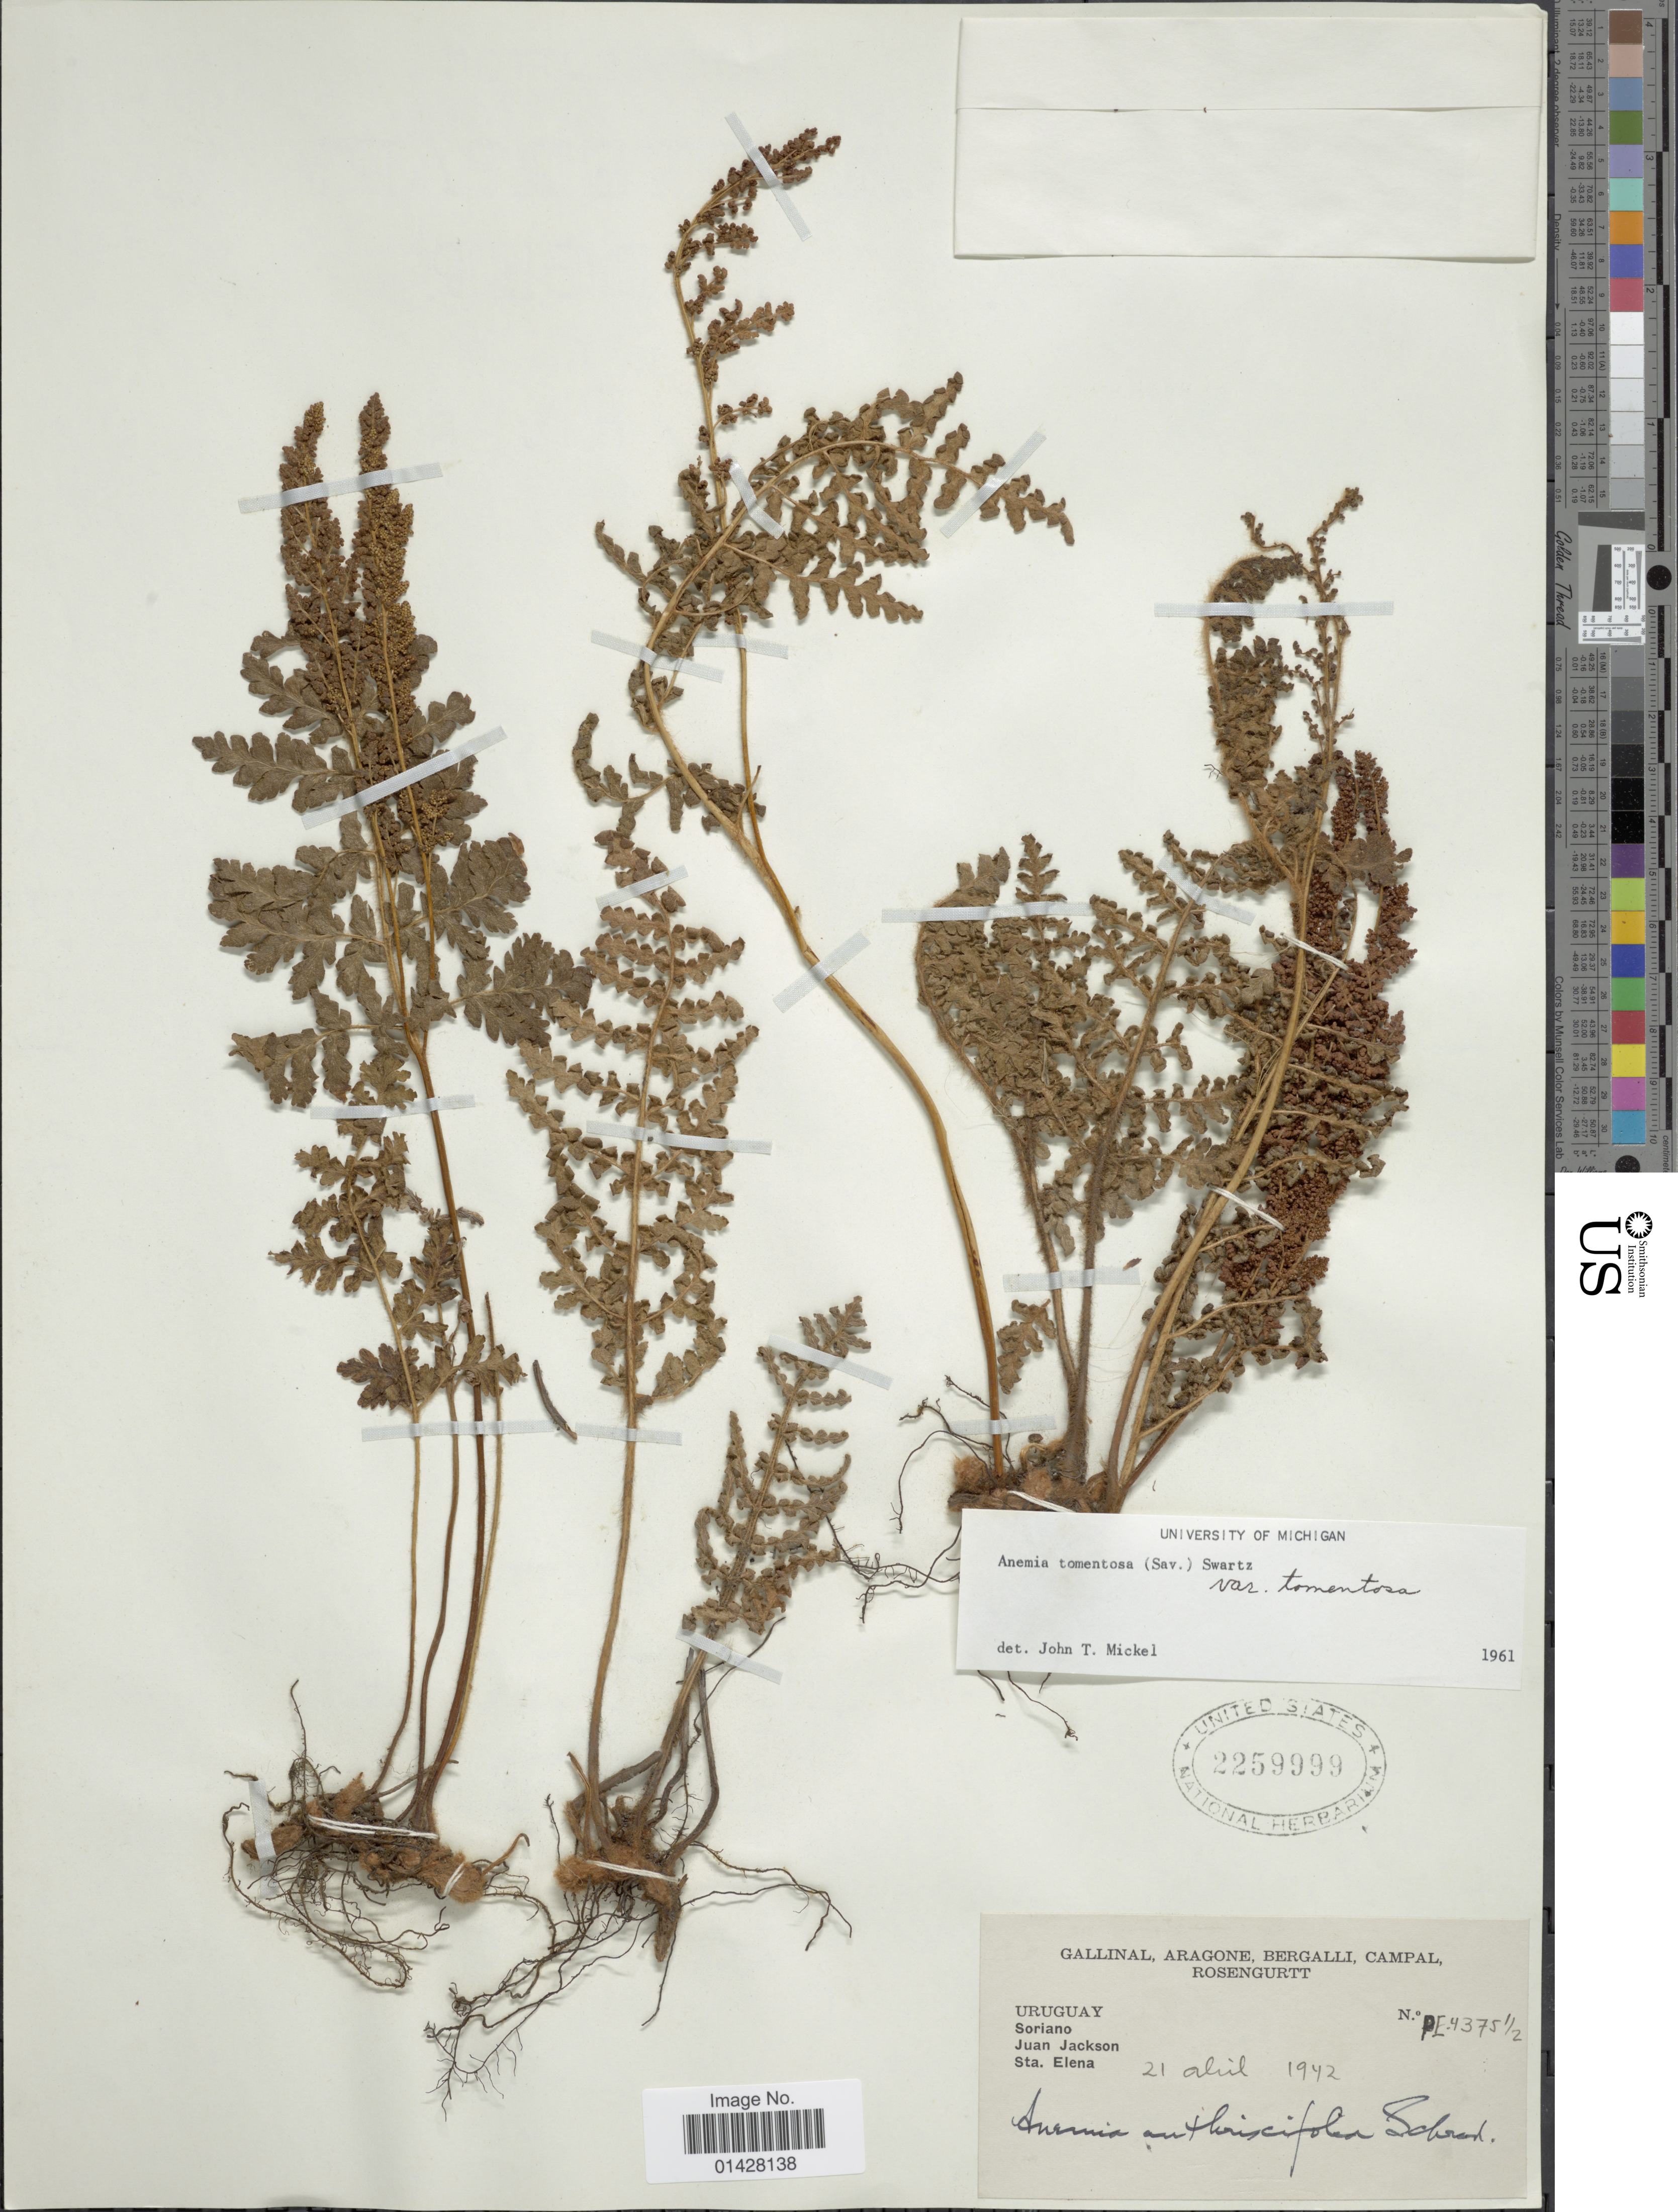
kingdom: Plantae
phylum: Tracheophyta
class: Polypodiopsida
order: Schizaeales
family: Anemiaceae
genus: Anemia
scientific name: Anemia tomentosa var. tomentosa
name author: (Sav.) Sw.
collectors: -. Gallinal, -- Aragone, -- Bergalli, -- Campal & Rosengurtt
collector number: PE-4375½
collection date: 1942-04-21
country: Uruguay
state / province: Soriano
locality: Uruguay. Soriano. Juan Jackson. Sta. Elena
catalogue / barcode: US 2259999